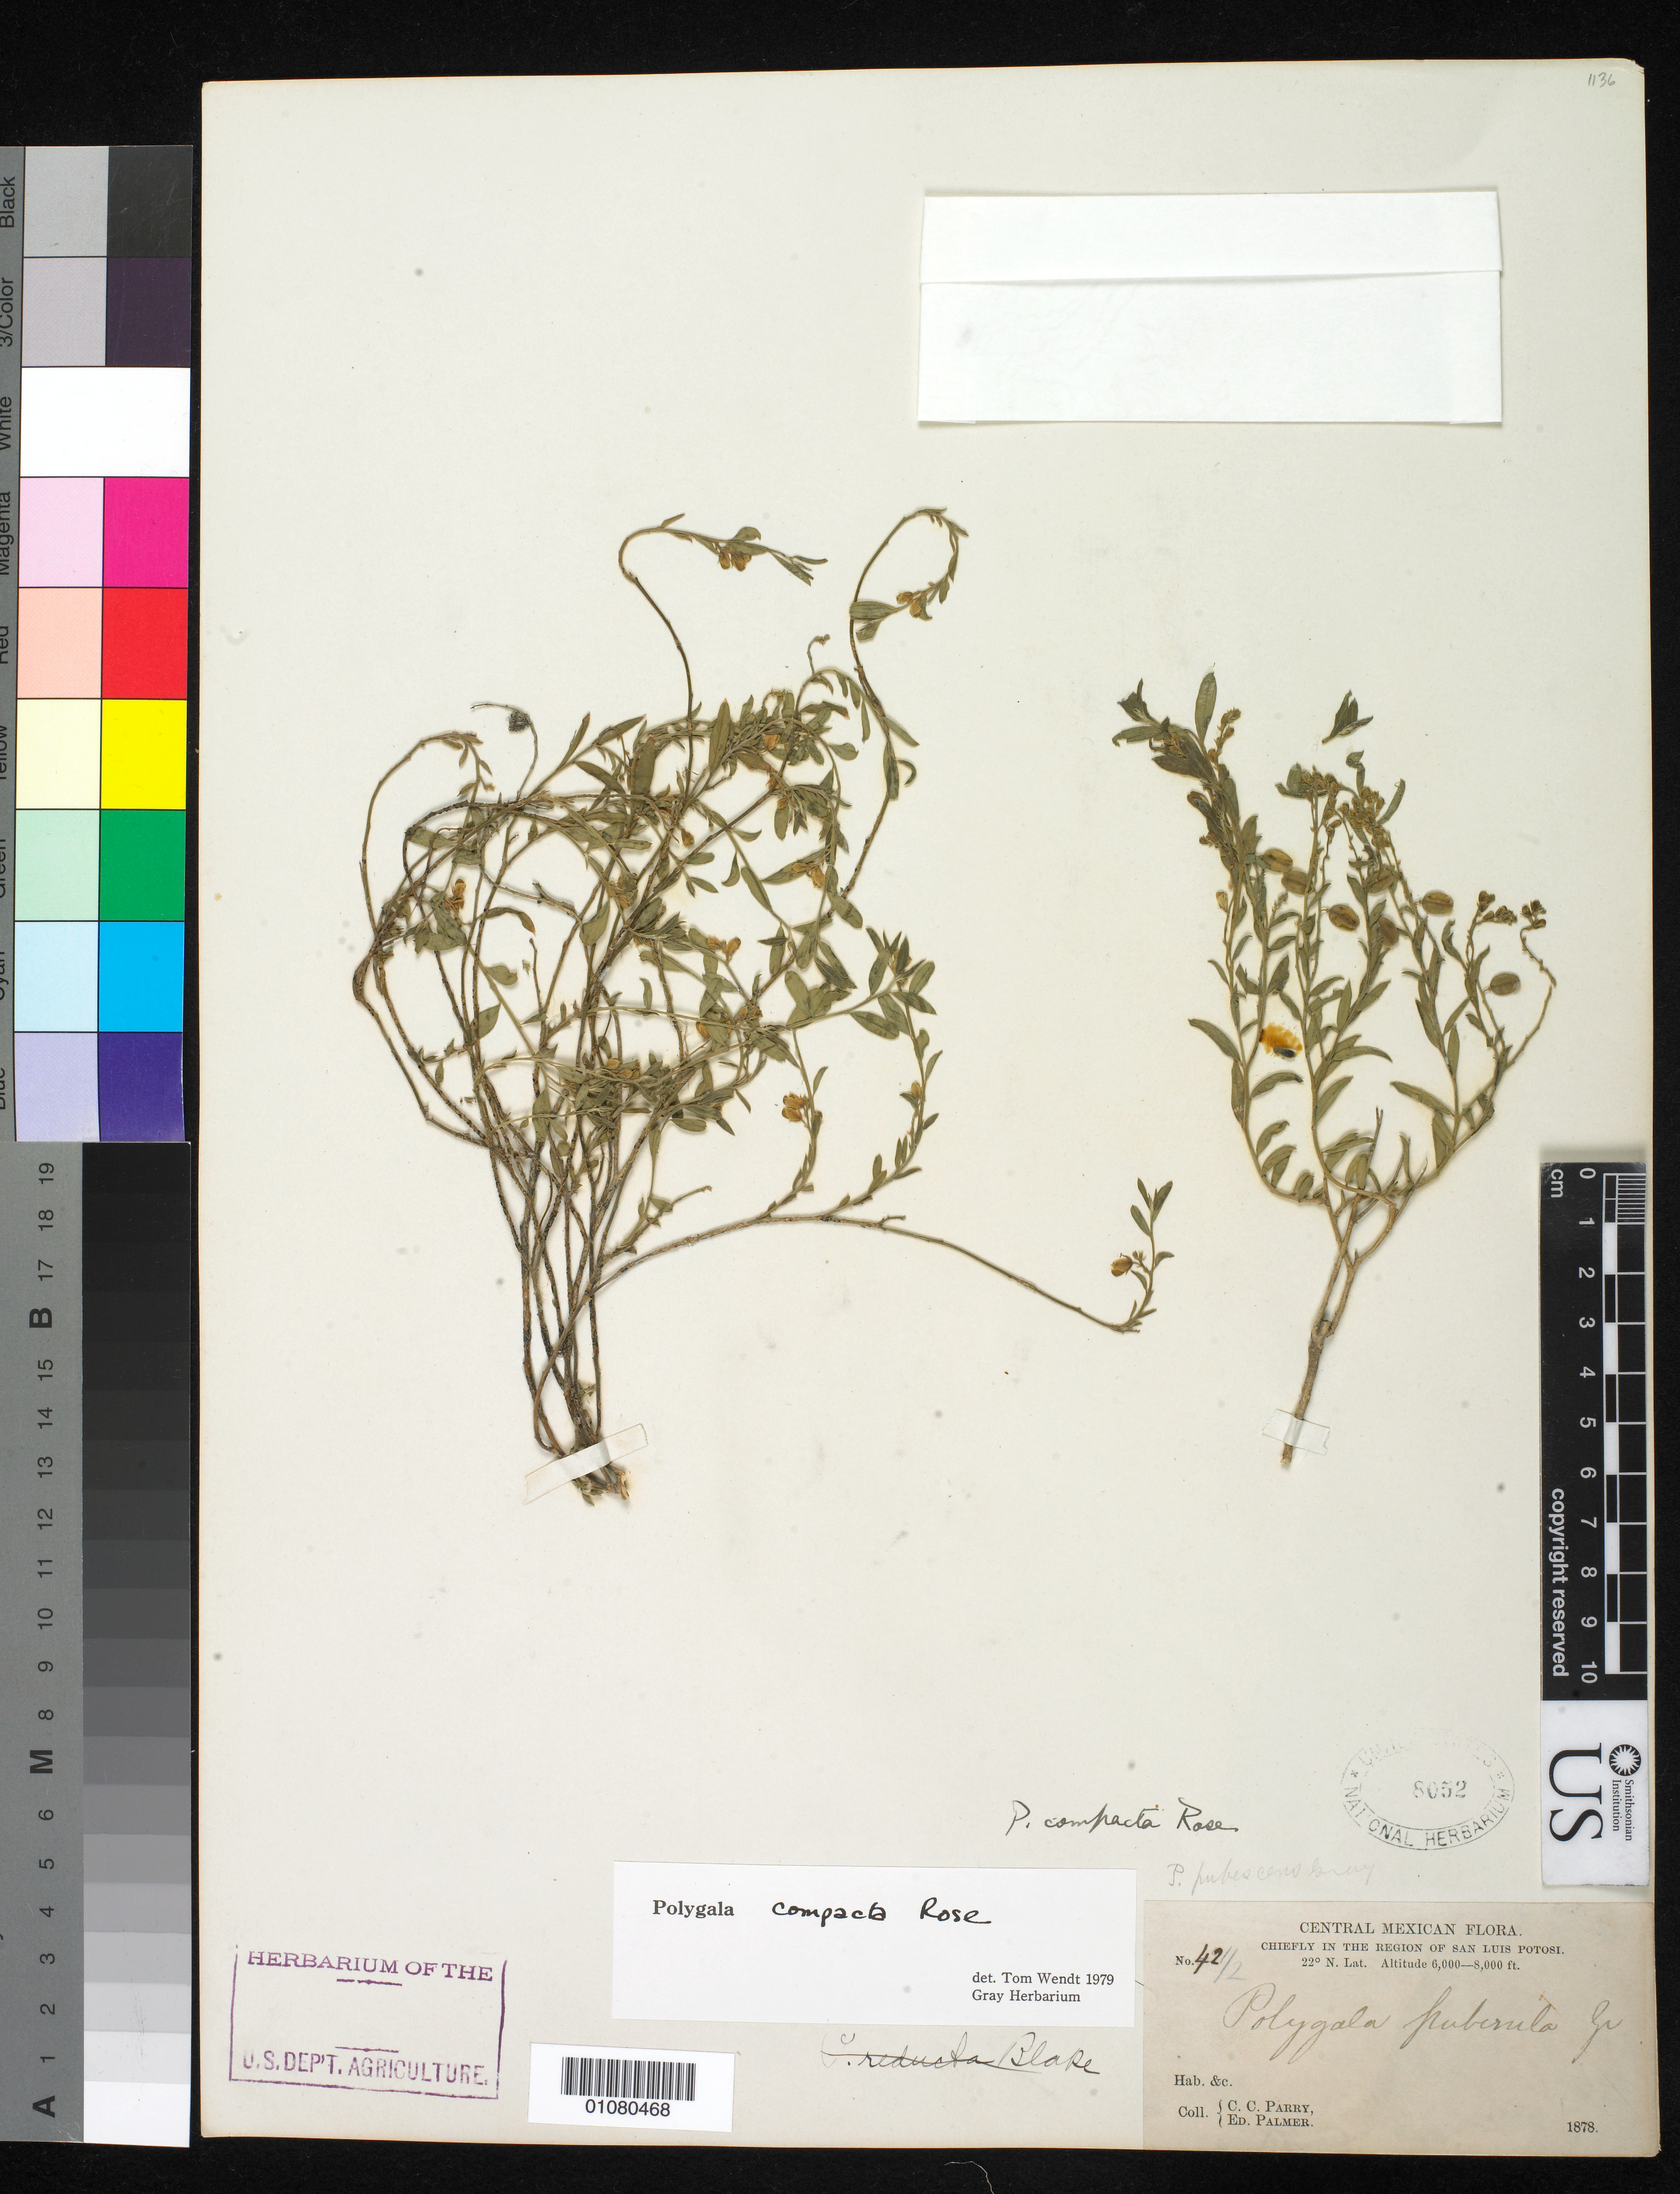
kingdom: Plantae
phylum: Tracheophyta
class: Magnoliopsida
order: Fabales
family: Polygalaceae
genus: Polygala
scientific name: Polygala compacta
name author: Rose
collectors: C. C. Parry & E. Palmer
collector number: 42.5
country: Mexico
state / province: San Luis Potosí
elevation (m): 1829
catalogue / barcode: US 8052